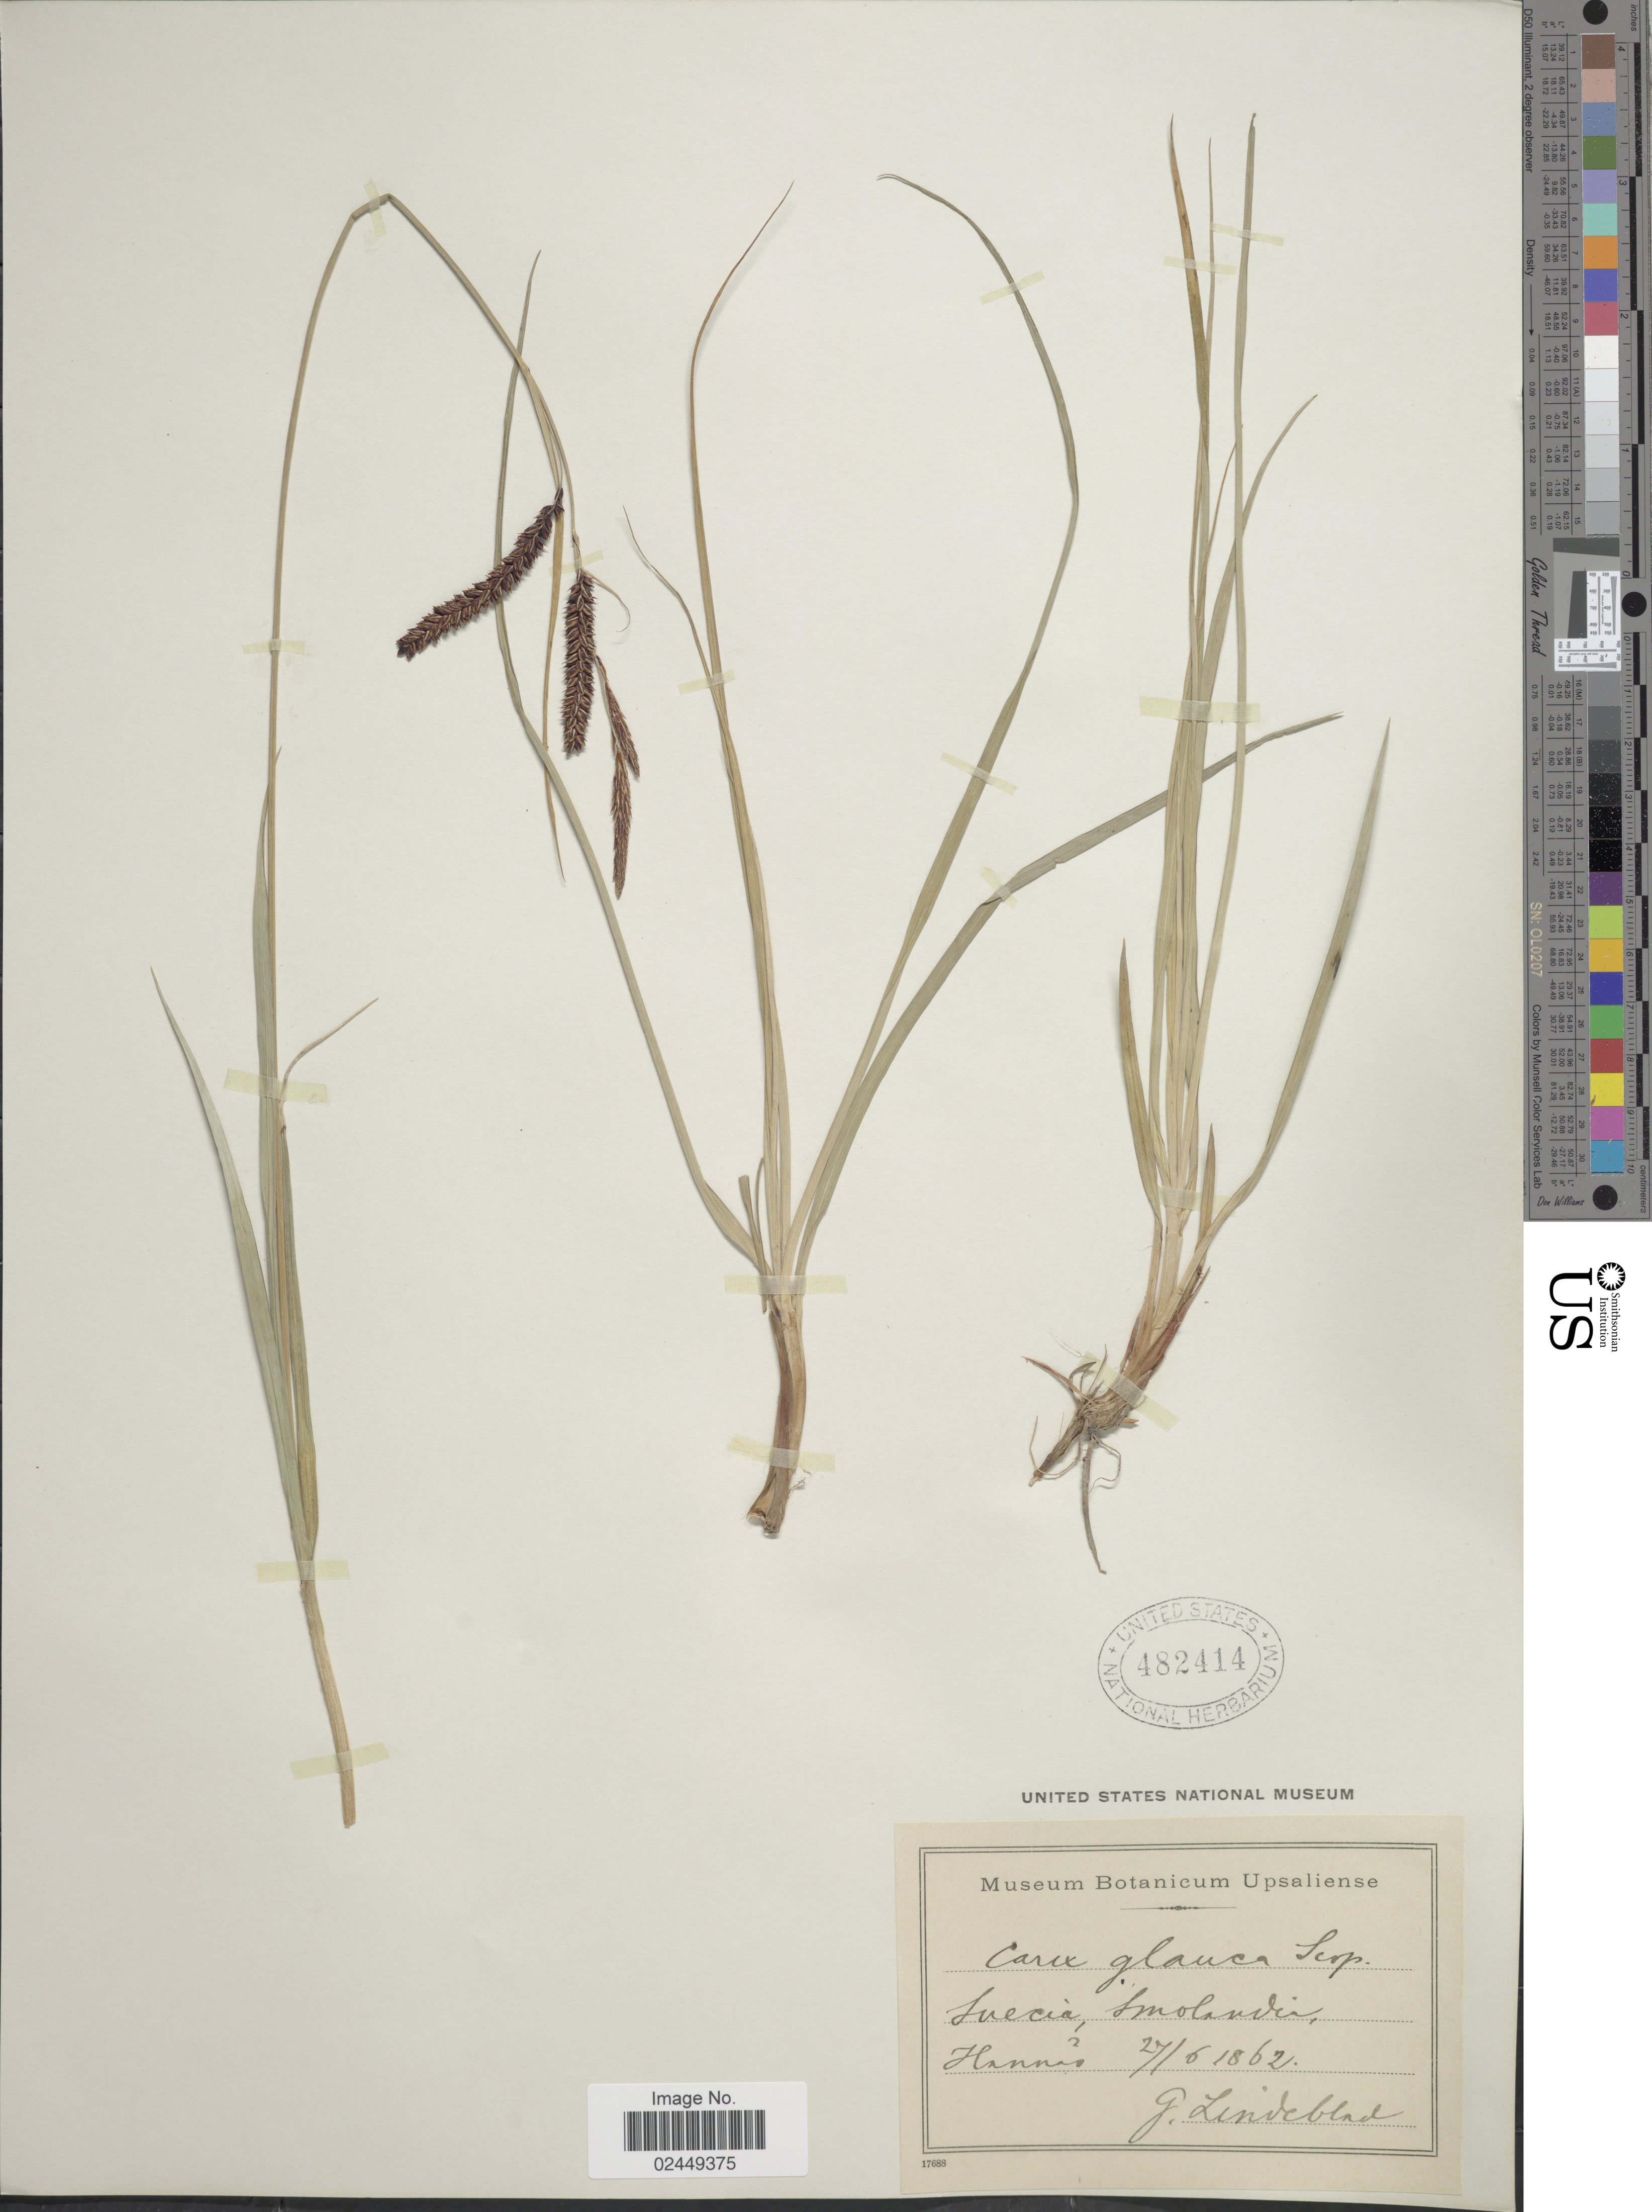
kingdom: Plantae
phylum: Tracheophyta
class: Liliopsida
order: Poales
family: Cyperaceae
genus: Carex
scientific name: Carex flacca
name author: Schreb.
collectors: G. Lindeblad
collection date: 1862-06-27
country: Sweden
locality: Hannas, Smolandia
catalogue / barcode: US 482414